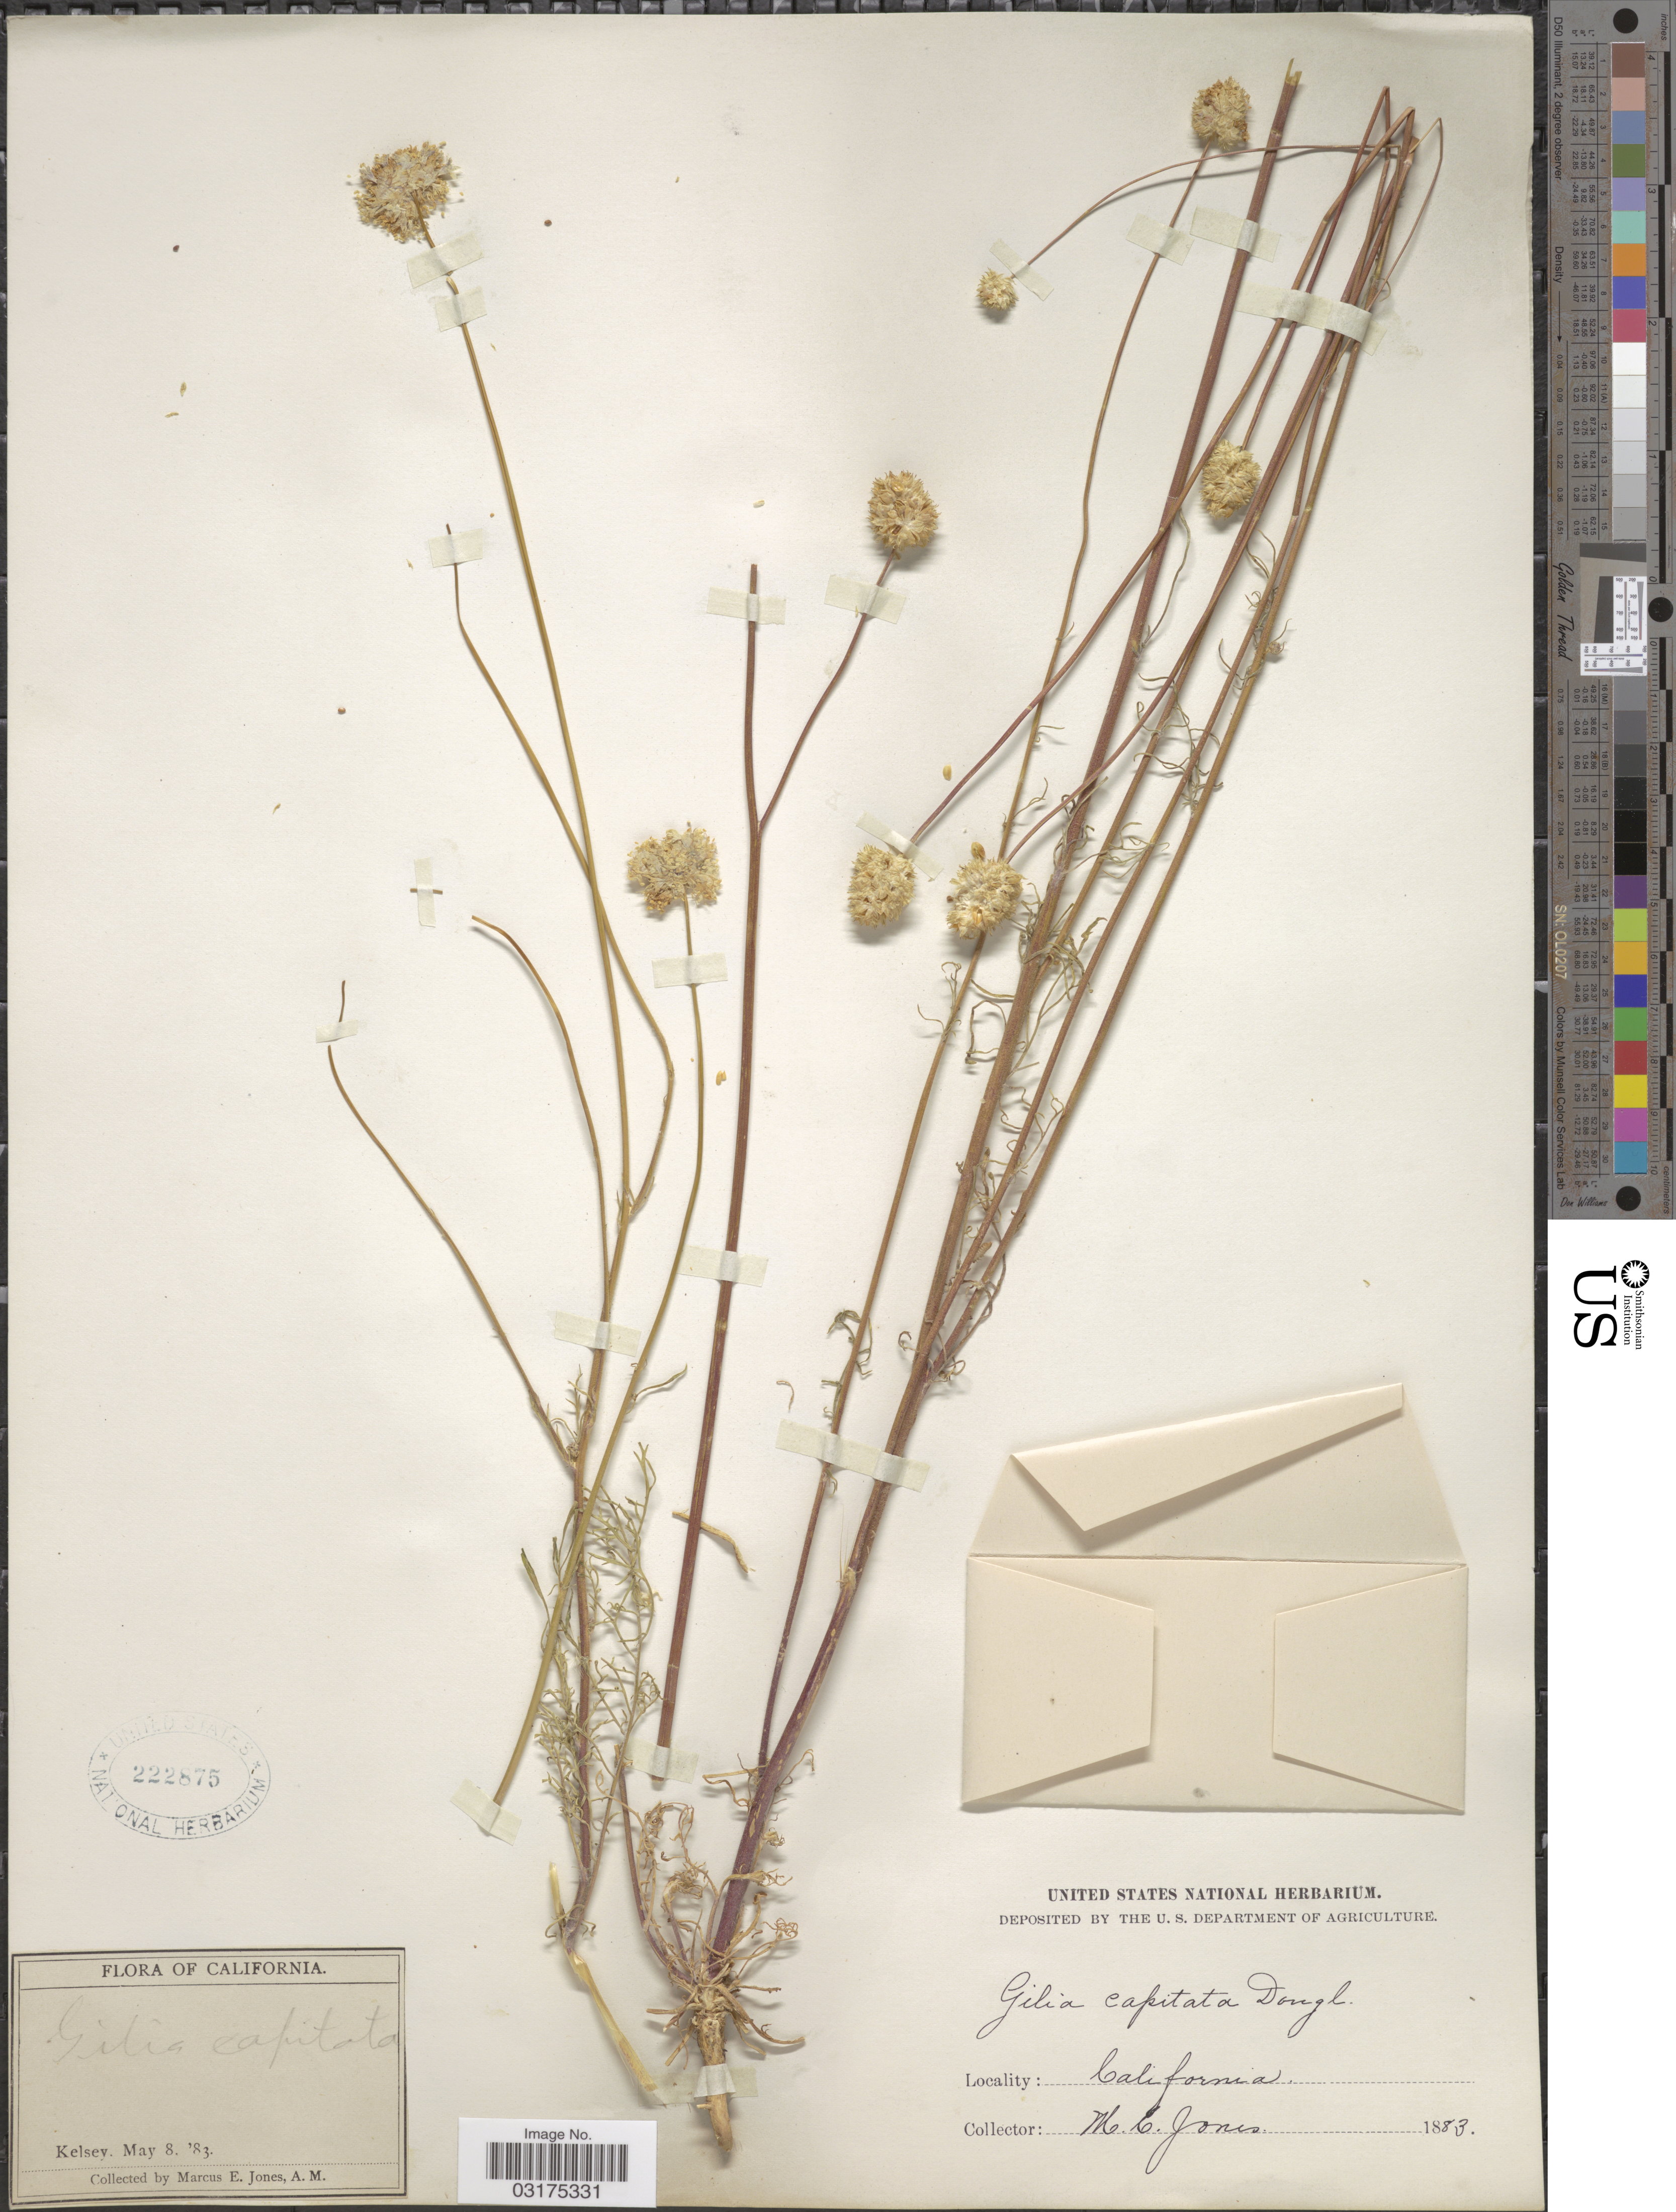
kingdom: Plantae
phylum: Tracheophyta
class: Magnoliopsida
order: Ericales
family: Polemoniaceae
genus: Gilia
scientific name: Gilia capitata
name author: Sims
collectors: M. E. Jones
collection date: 1883-05-08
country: United States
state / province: California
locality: Kelsey.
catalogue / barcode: US 222875